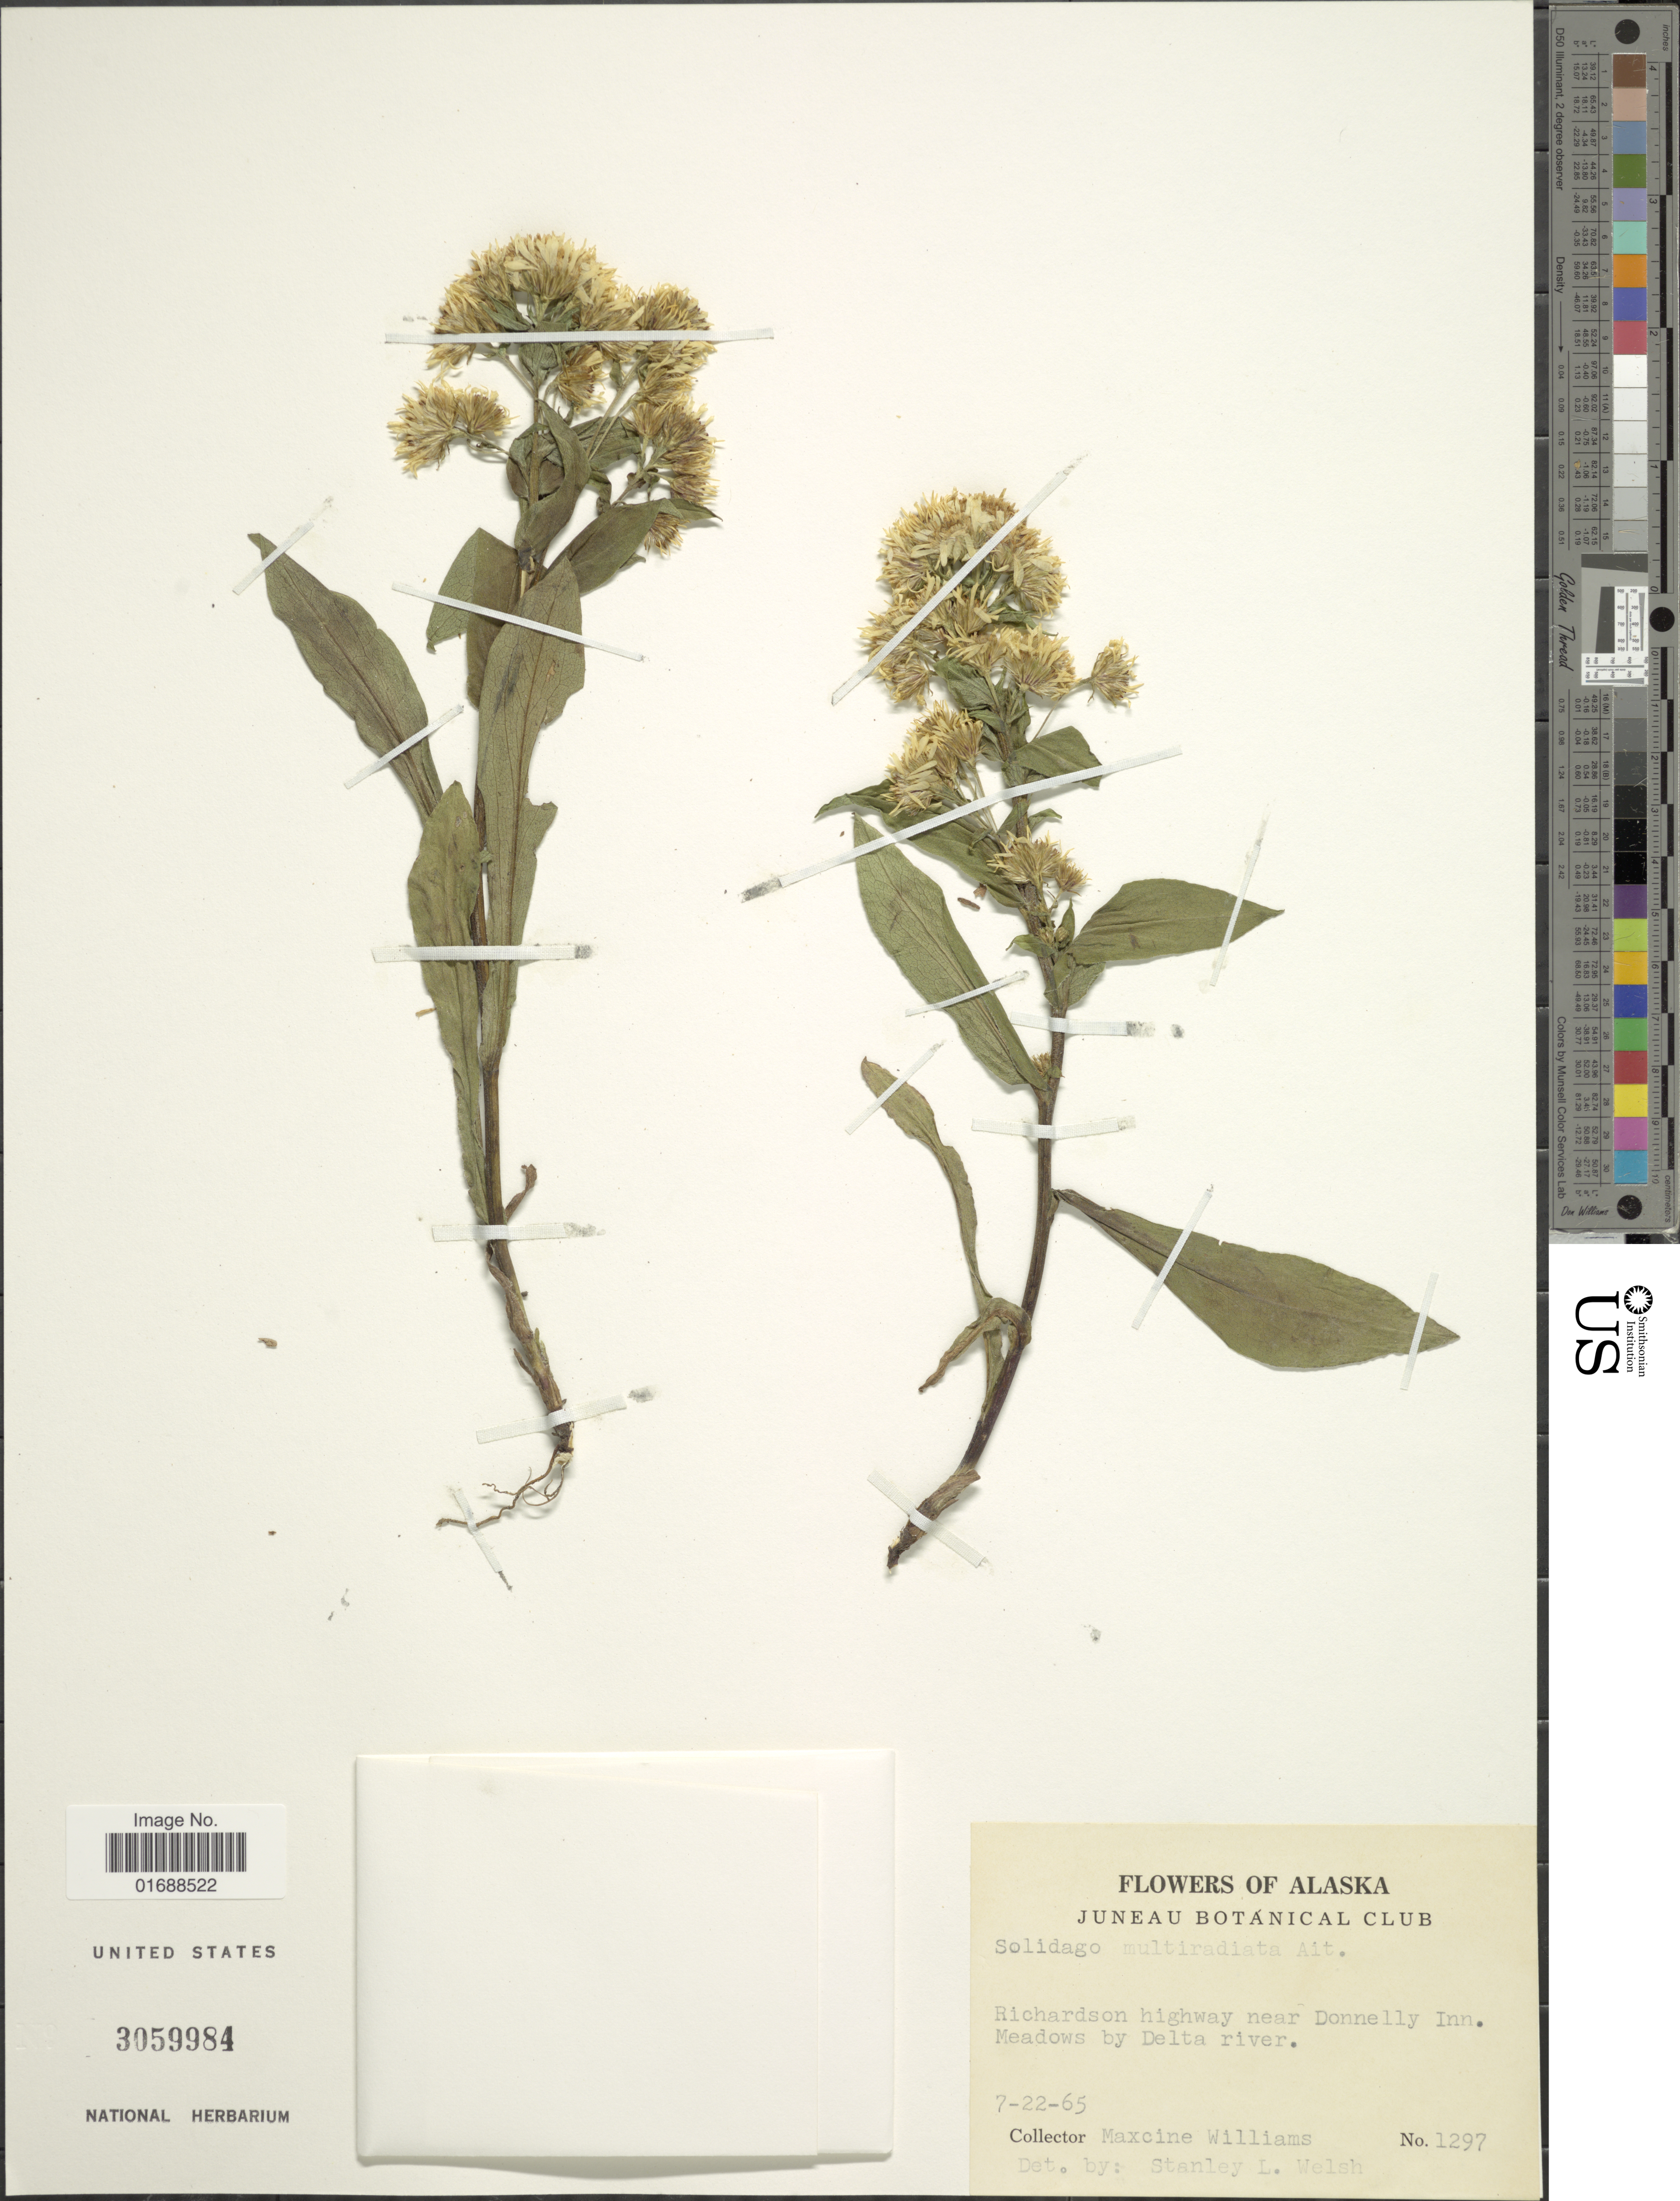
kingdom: Plantae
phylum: Tracheophyta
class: Magnoliopsida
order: Asterales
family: Asteraceae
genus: Solidago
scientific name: Solidago multiradiata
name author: Aiton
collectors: Mr. Williams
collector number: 1297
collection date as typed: Transcribed d/m/y: 22/7/65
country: United States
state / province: Alaska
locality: Richardson highway near Donnelly Inn. Meadwos by Delta River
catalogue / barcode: US 3059984